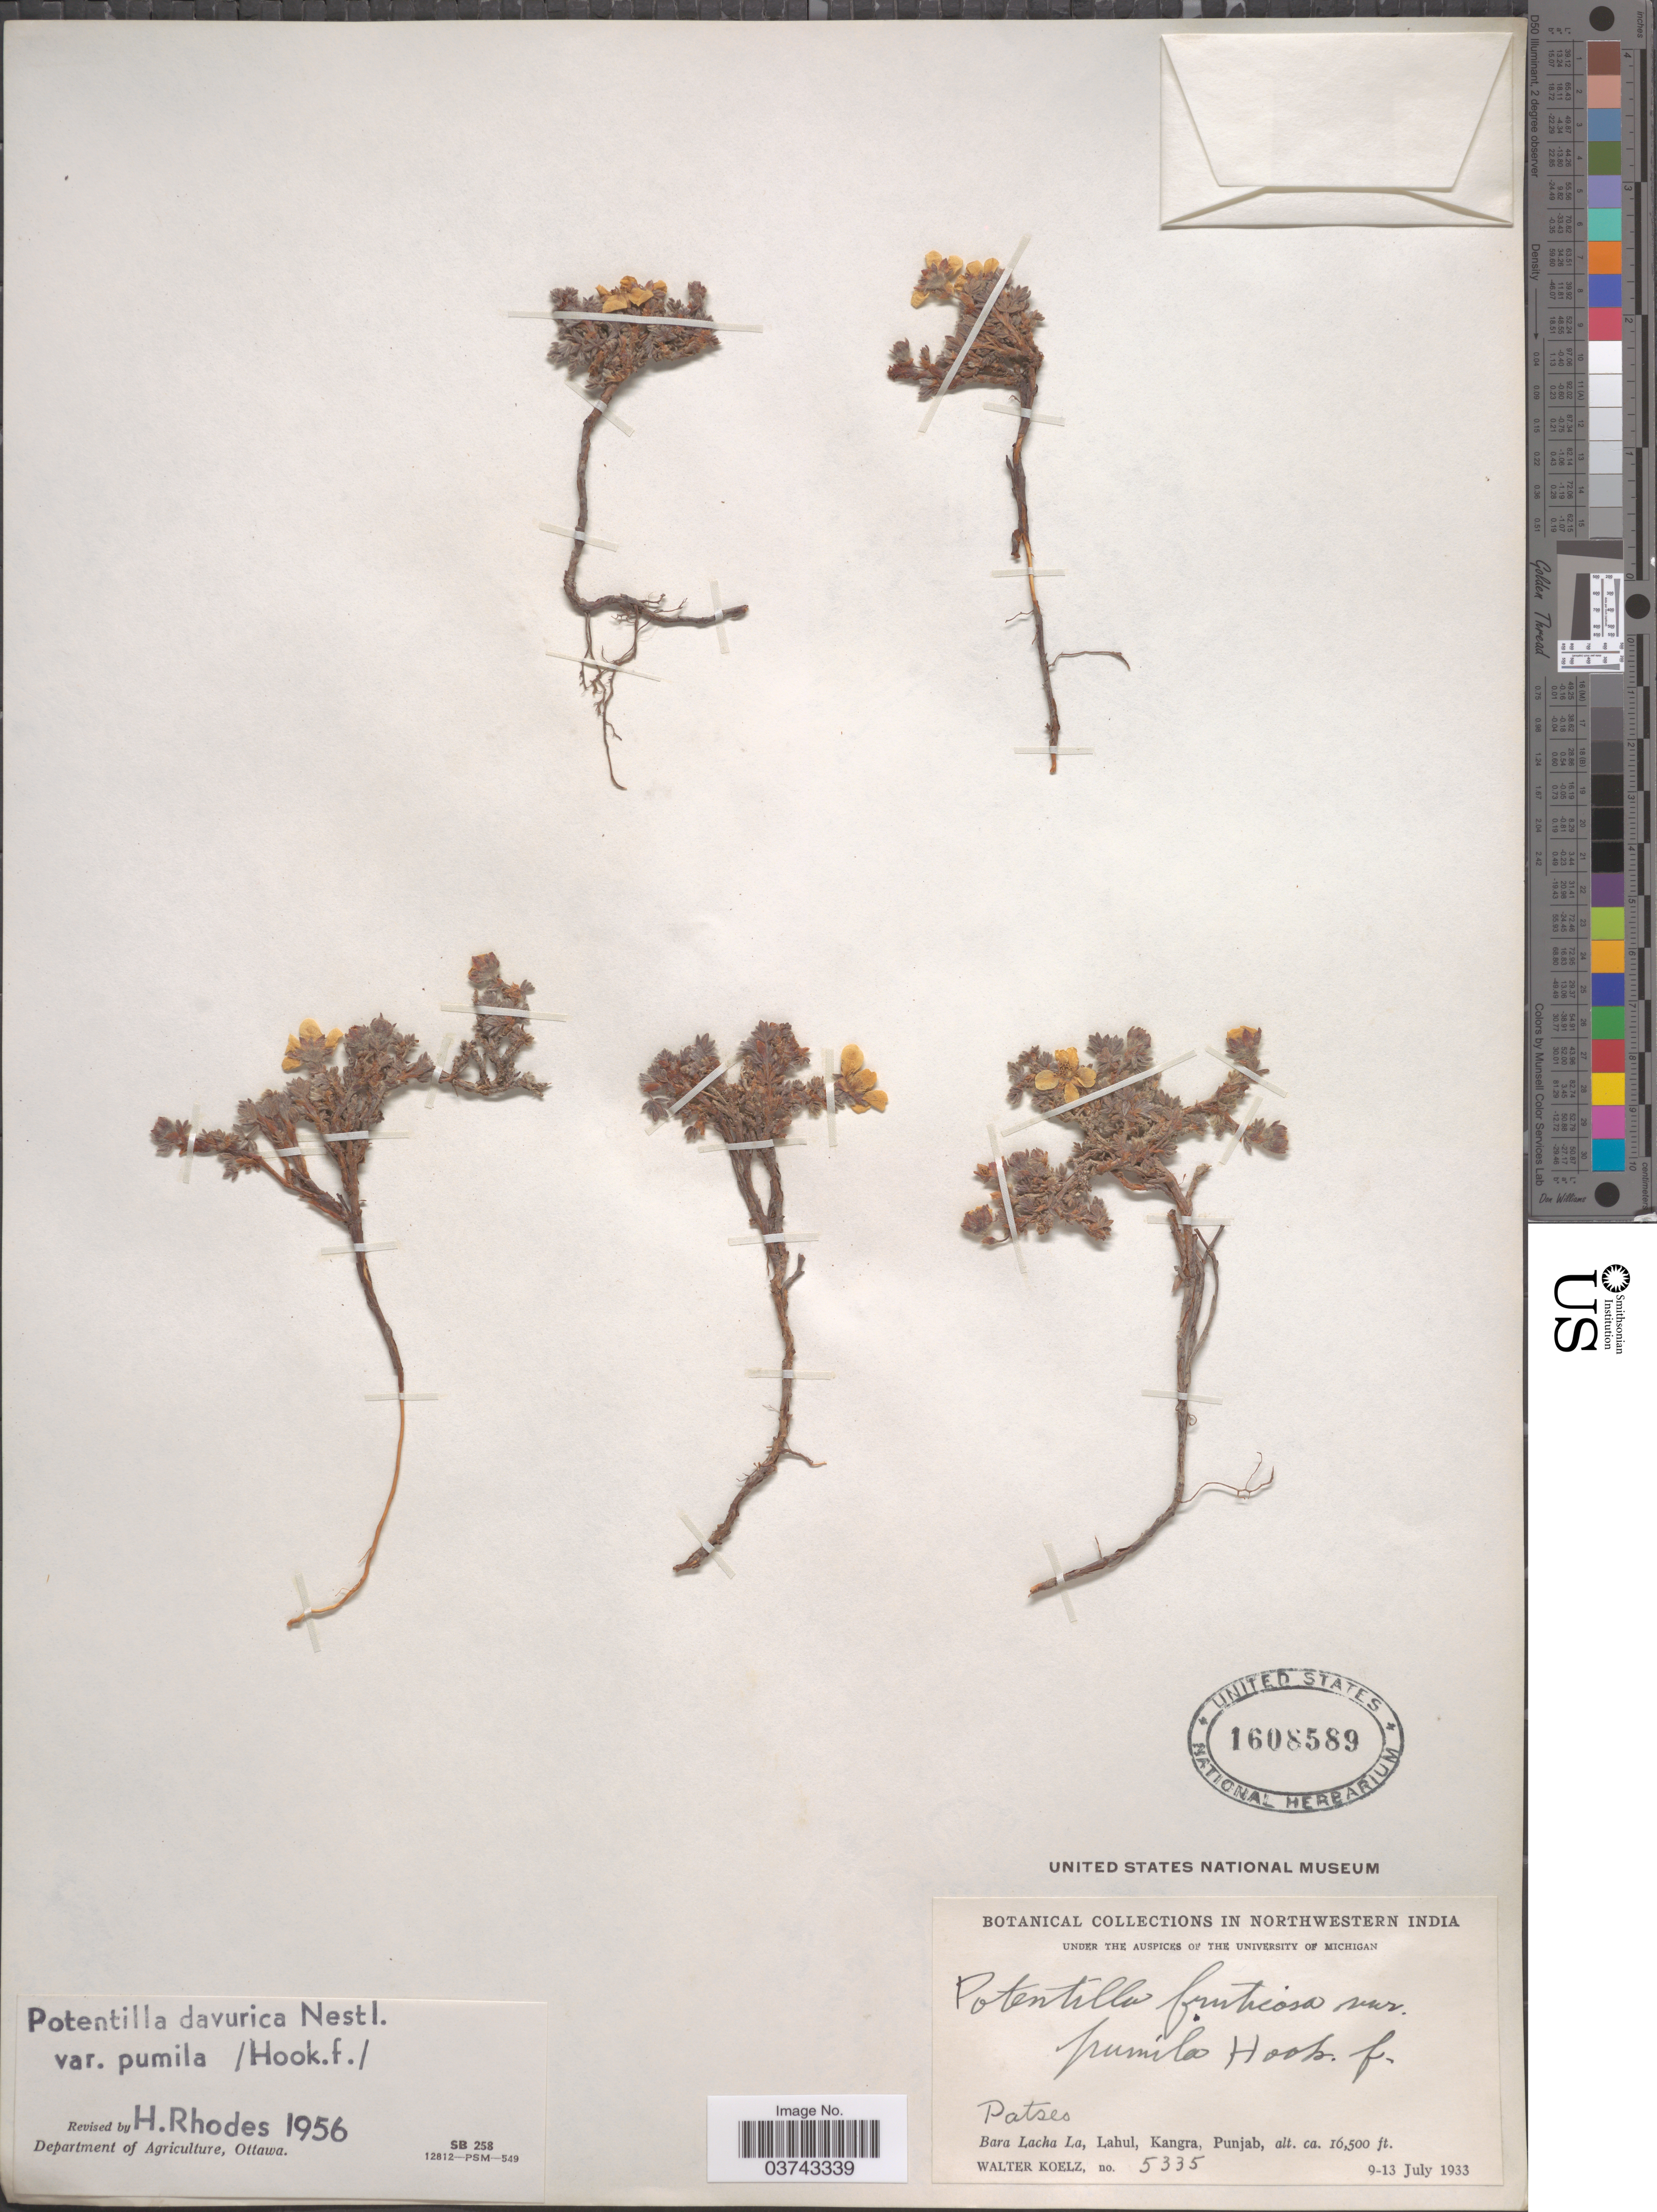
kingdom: Plantae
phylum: Tracheophyta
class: Magnoliopsida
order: Rosales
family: Rosaceae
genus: Dasiphora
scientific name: Dasiphora dryadanthoides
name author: Juz.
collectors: W. N. Koelz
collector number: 5335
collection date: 1933-07-09/1933-07-13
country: India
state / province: Punjab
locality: Northwestern India. Bara Lacha La, Lahul, Kangra.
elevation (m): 5029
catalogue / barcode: US 1608589